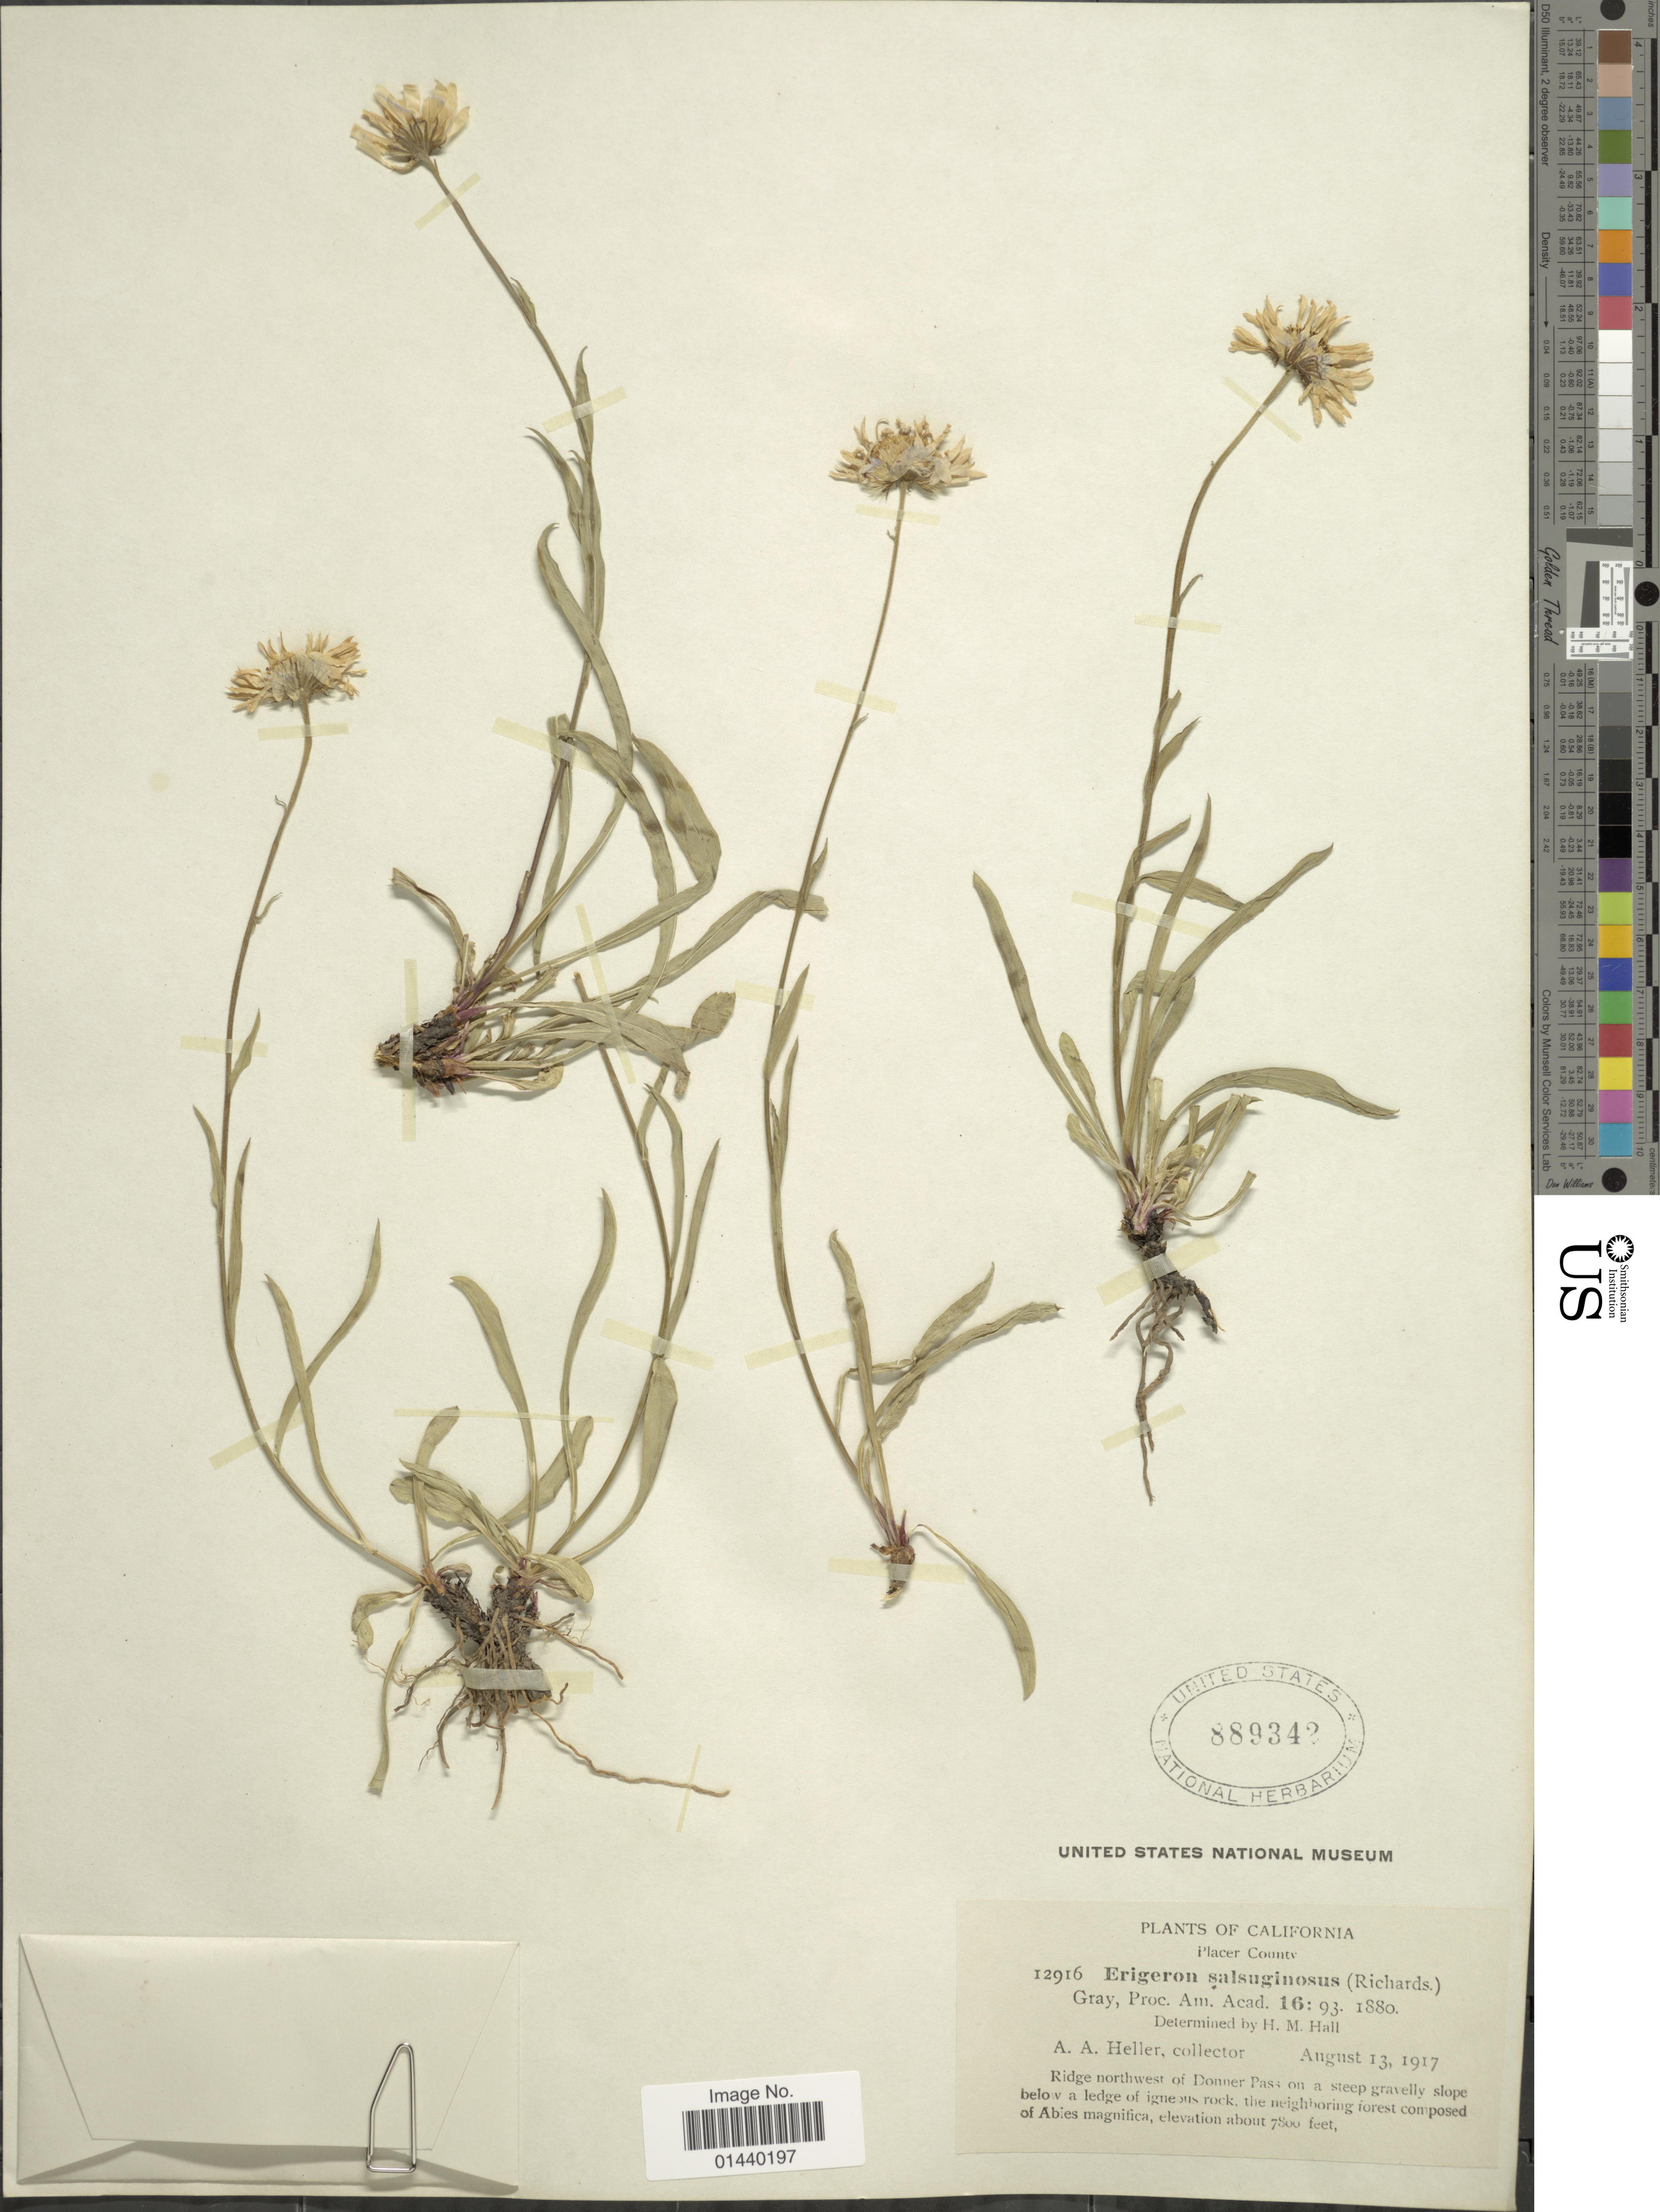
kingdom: Plantae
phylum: Tracheophyta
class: Magnoliopsida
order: Asterales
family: Asteraceae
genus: Erigeron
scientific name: Erigeron salsuginosus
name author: (Richardson ex R. Br.) A. Gray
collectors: A. A. Heller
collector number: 12916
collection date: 1917-08-13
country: United States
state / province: California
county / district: Placer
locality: Placer County. Ridge northwest of Donner Pass on a steep gravelly slope below a ledge.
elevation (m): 2377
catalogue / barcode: US 889342